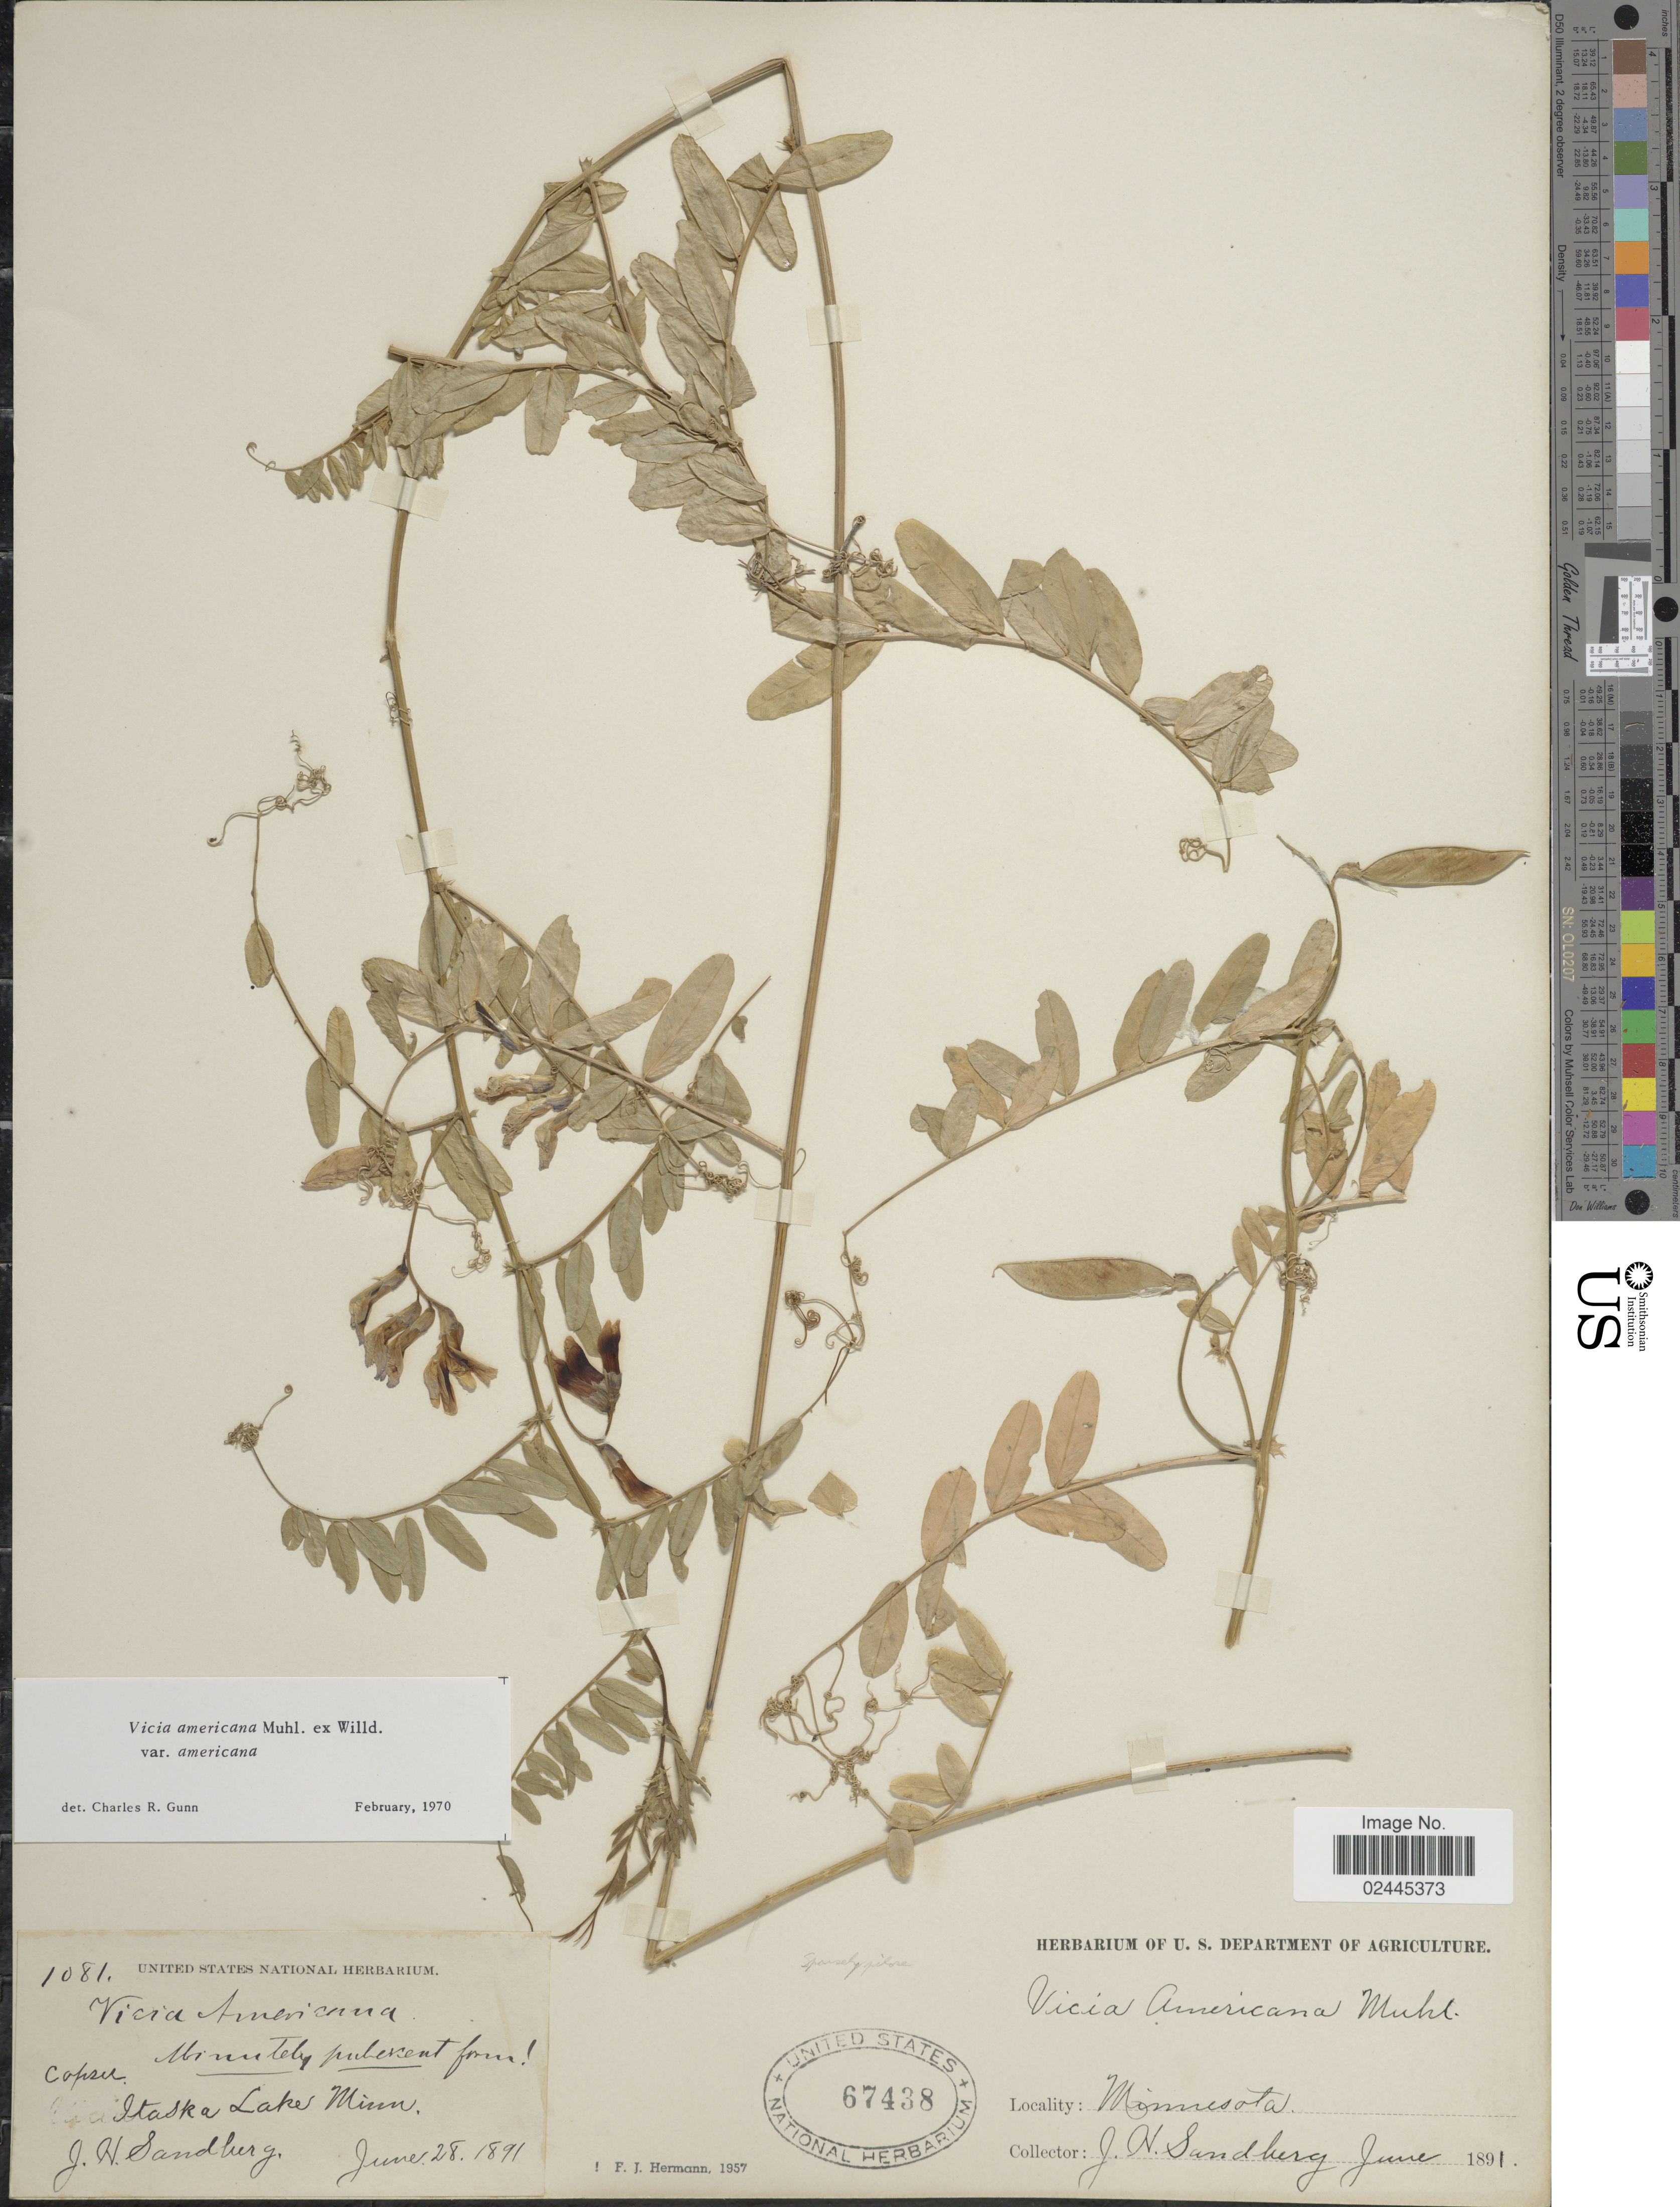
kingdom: Plantae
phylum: Tracheophyta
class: Magnoliopsida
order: Fabales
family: Fabaceae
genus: Vicia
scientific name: Vicia americana var. americana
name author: Muhl. ex Willd.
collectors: J. H. Sandberg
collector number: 1081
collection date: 1891-06-28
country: United States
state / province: Minnesota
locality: Itasca Lake Minn.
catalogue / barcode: US 67438